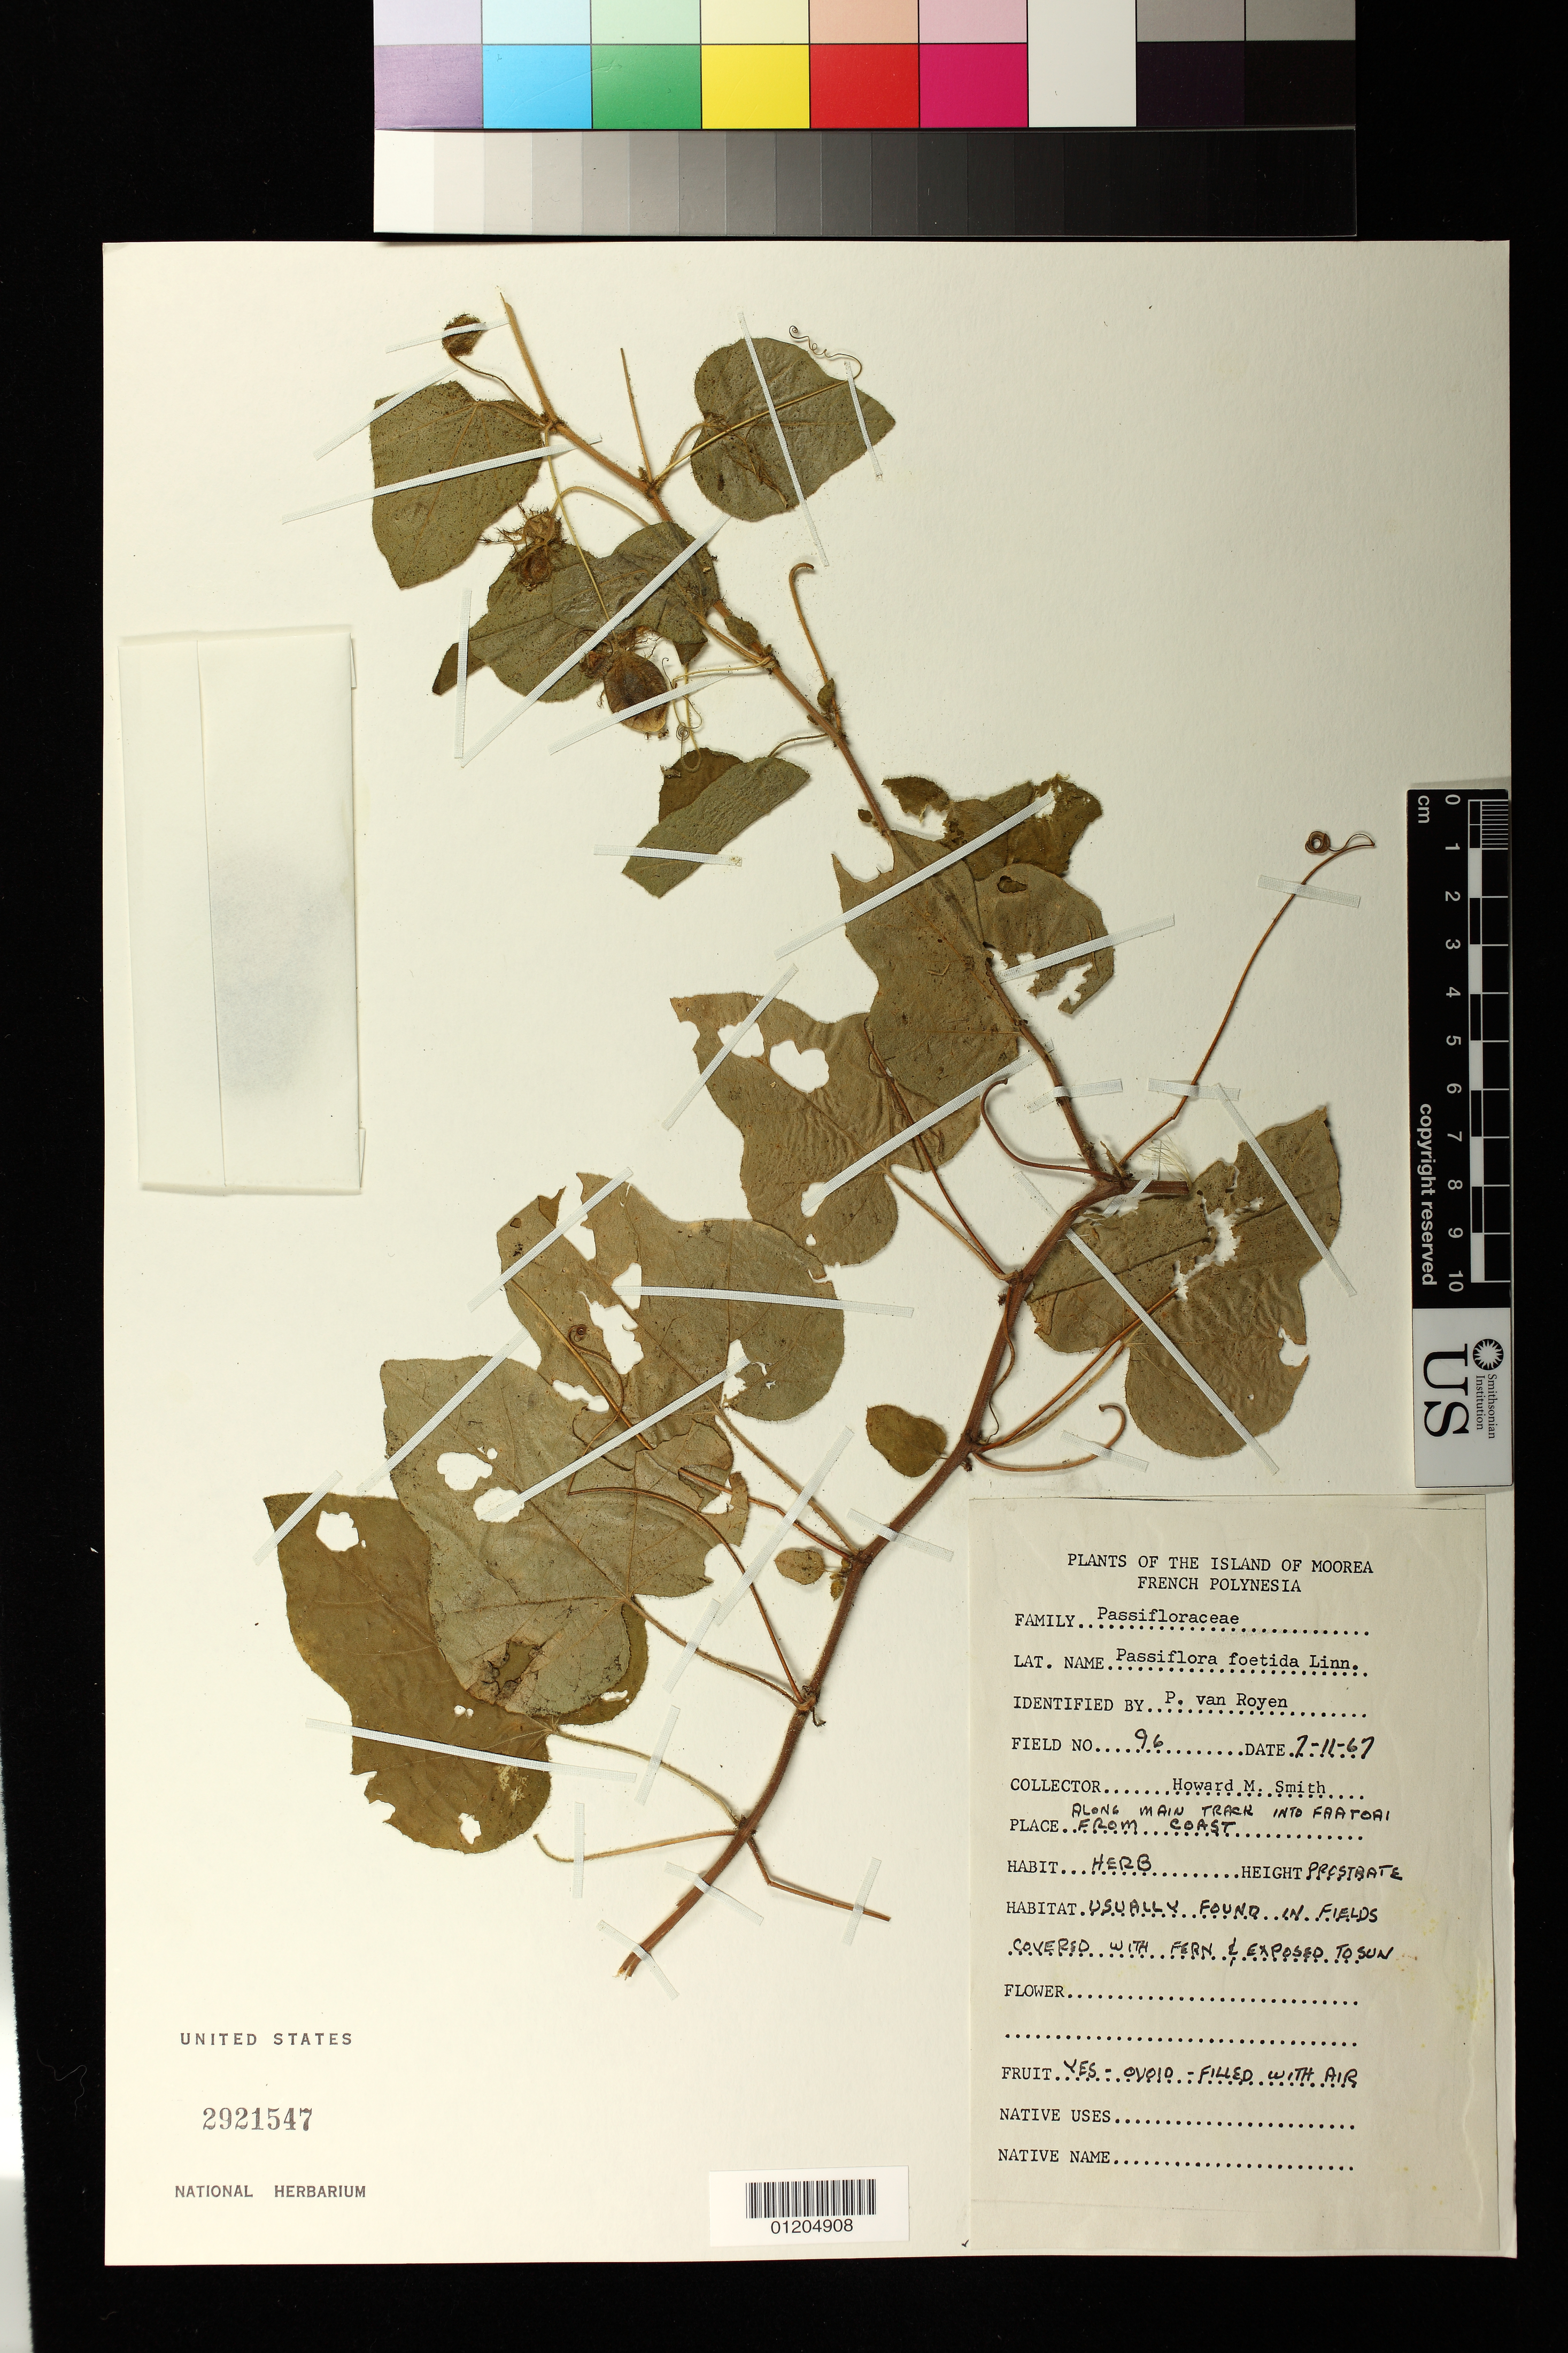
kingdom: Plantae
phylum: Tracheophyta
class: Magnoliopsida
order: Malpighiales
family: Passifloraceae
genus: Passiflora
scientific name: Passiflora foetida var. gossypiifolia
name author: (Desv.) Mast.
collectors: H. M. Smith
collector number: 96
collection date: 1967-11-07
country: French Polynesia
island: Moorea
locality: Island of Moorea. Along main track into Faatoai from coast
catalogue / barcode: US 2921547